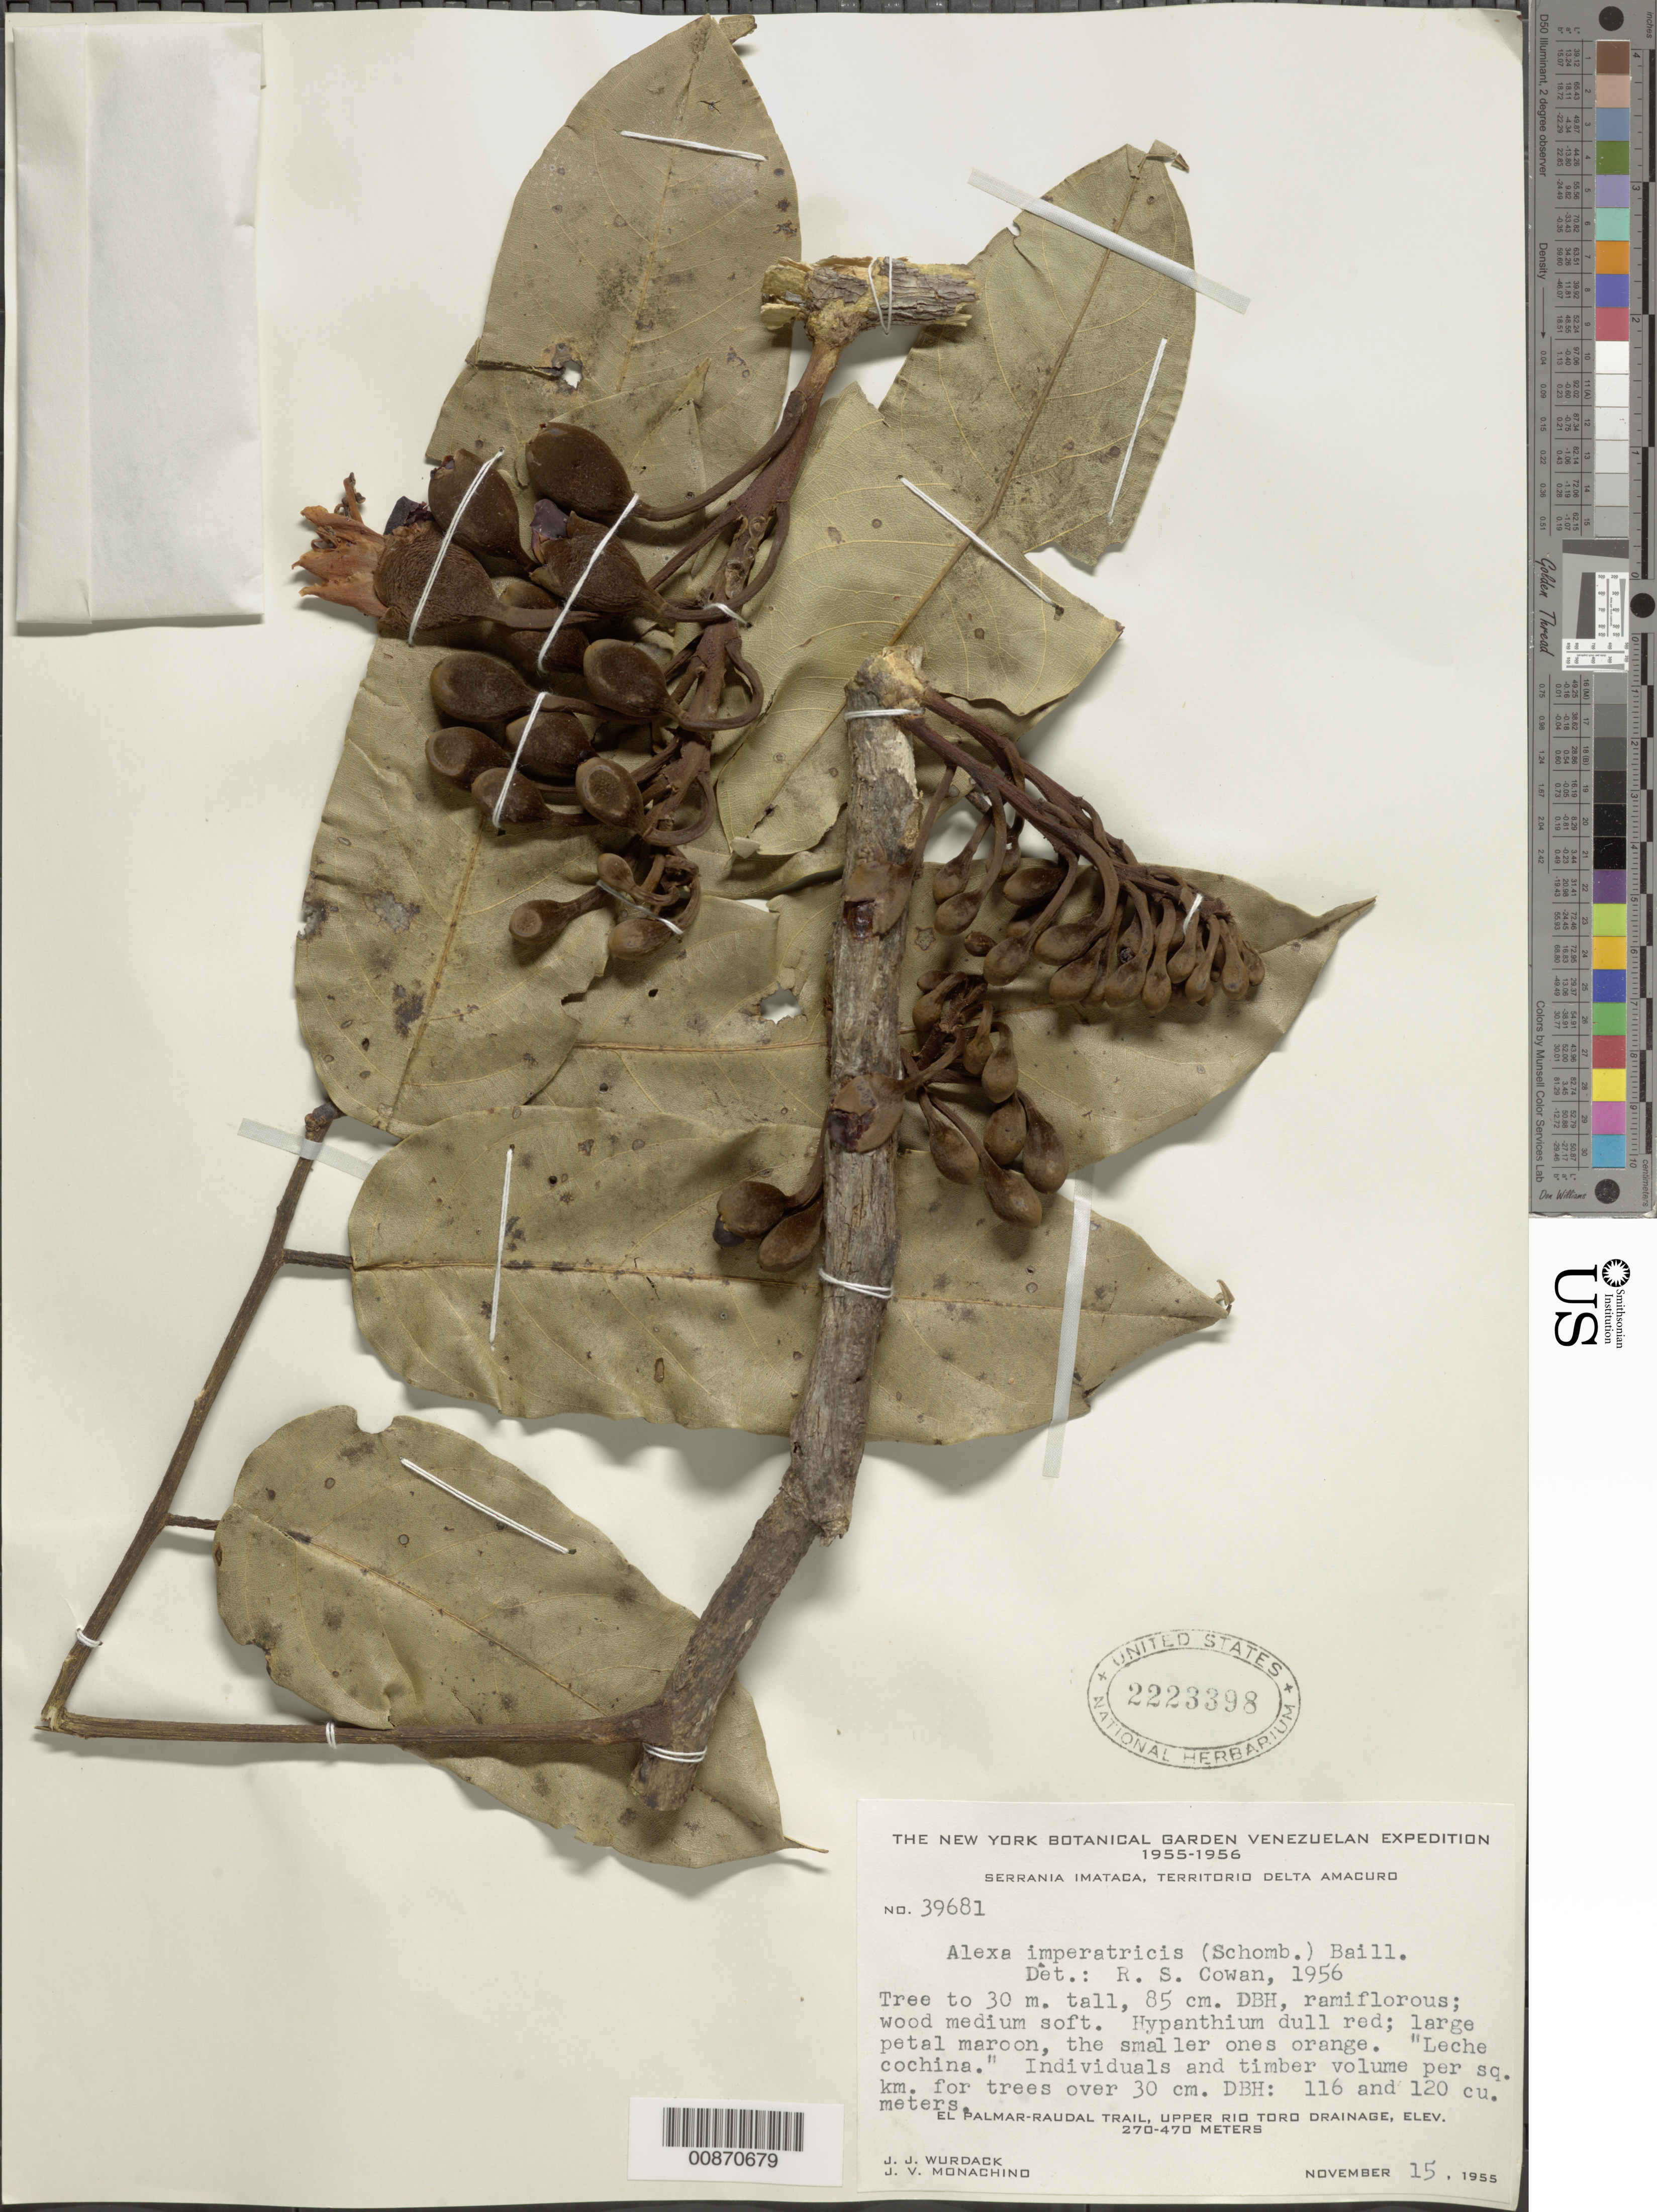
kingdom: Plantae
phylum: Tracheophyta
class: Magnoliopsida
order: Fabales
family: Fabaceae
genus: Alexa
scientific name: Alexa imperatricis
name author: (R.H. Schomb.) Baill.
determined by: Cowan, R. S.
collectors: J. J. Wurdack & J. V. Monachino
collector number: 39681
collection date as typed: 15-Nov-55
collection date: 1955-11-15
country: Venezuela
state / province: Delta Amacuro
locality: Serrania Imataca, El Palmar-Raudal Trail, upper Río Toro drainage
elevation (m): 270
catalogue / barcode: US 2223398